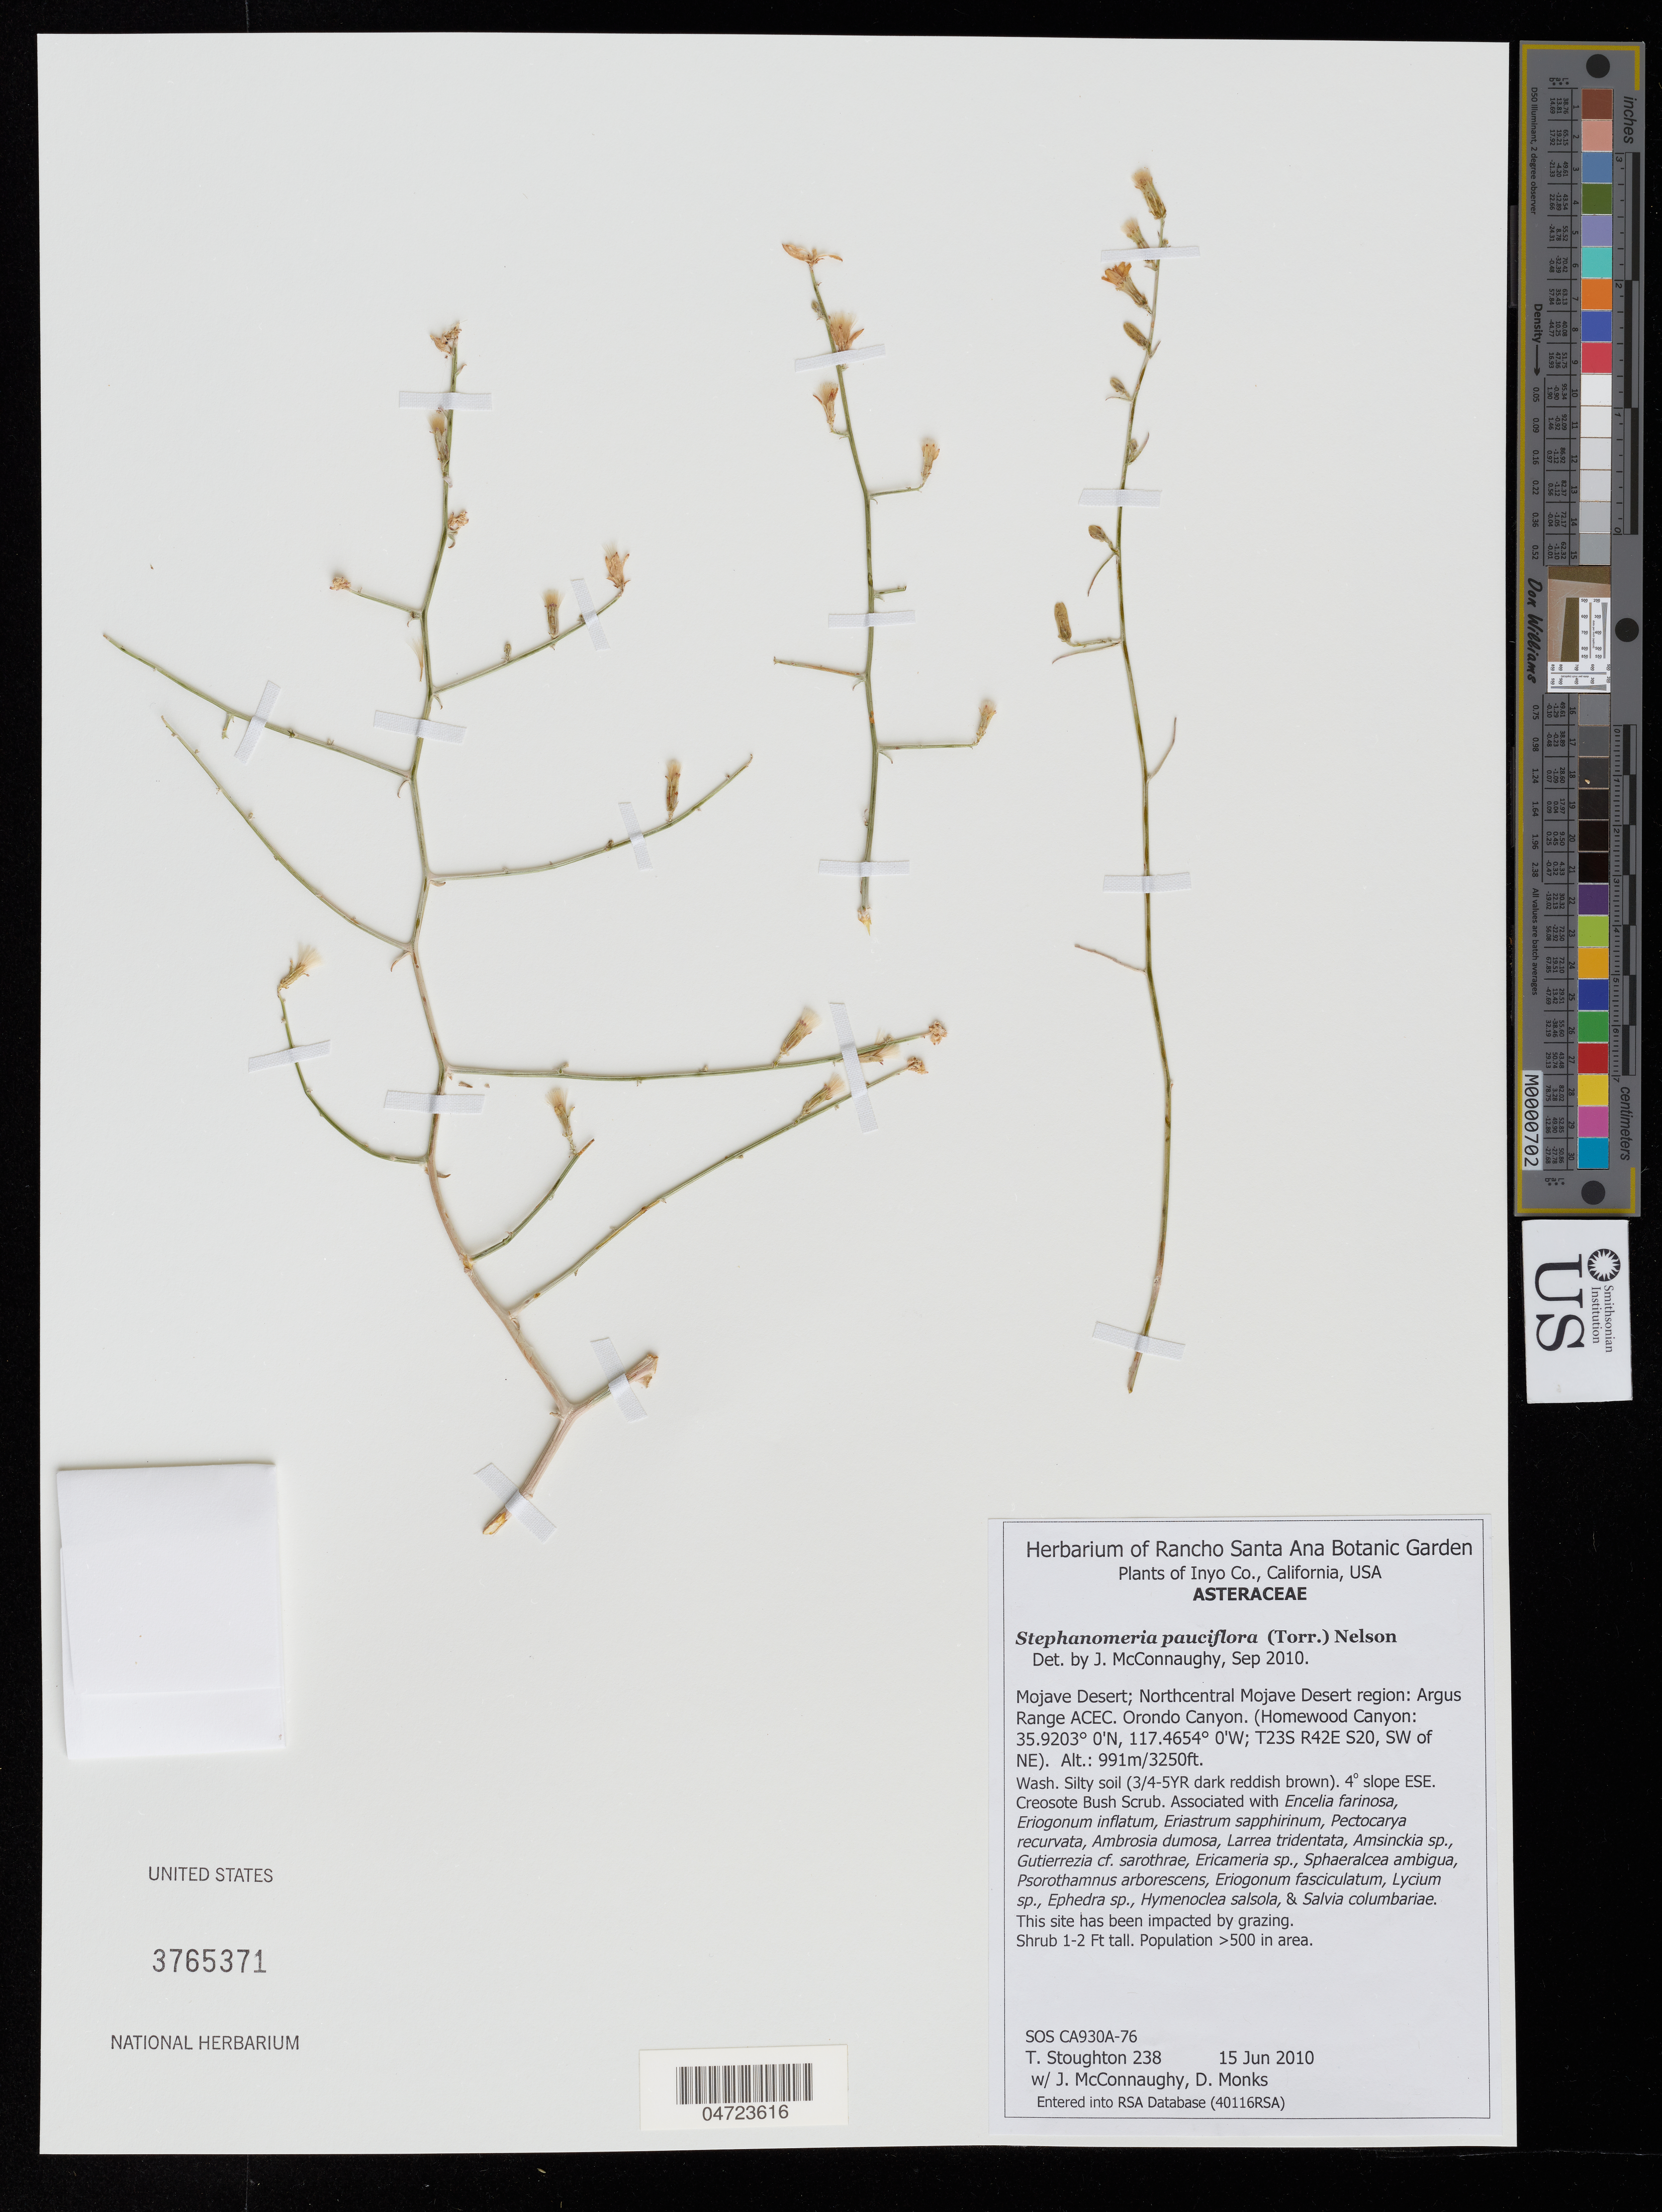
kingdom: Plantae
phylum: Tracheophyta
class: Magnoliopsida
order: Asterales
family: Asteraceae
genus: Stephanomeria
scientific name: Stephanomeria pauciflora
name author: (Torr.) A. Nelson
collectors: T. Stoughton, J. McConnaughy & D. Monks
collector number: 238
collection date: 2010-06-15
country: United States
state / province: California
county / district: Inyo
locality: Inyo Co. Mojave Desert; Northcentral Mojave Desert region: Argus Range ACEC. Orondo Canyon. (Homewood Canyon: T23S R24E S20, SW of NE).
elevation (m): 991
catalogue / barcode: US 3765371